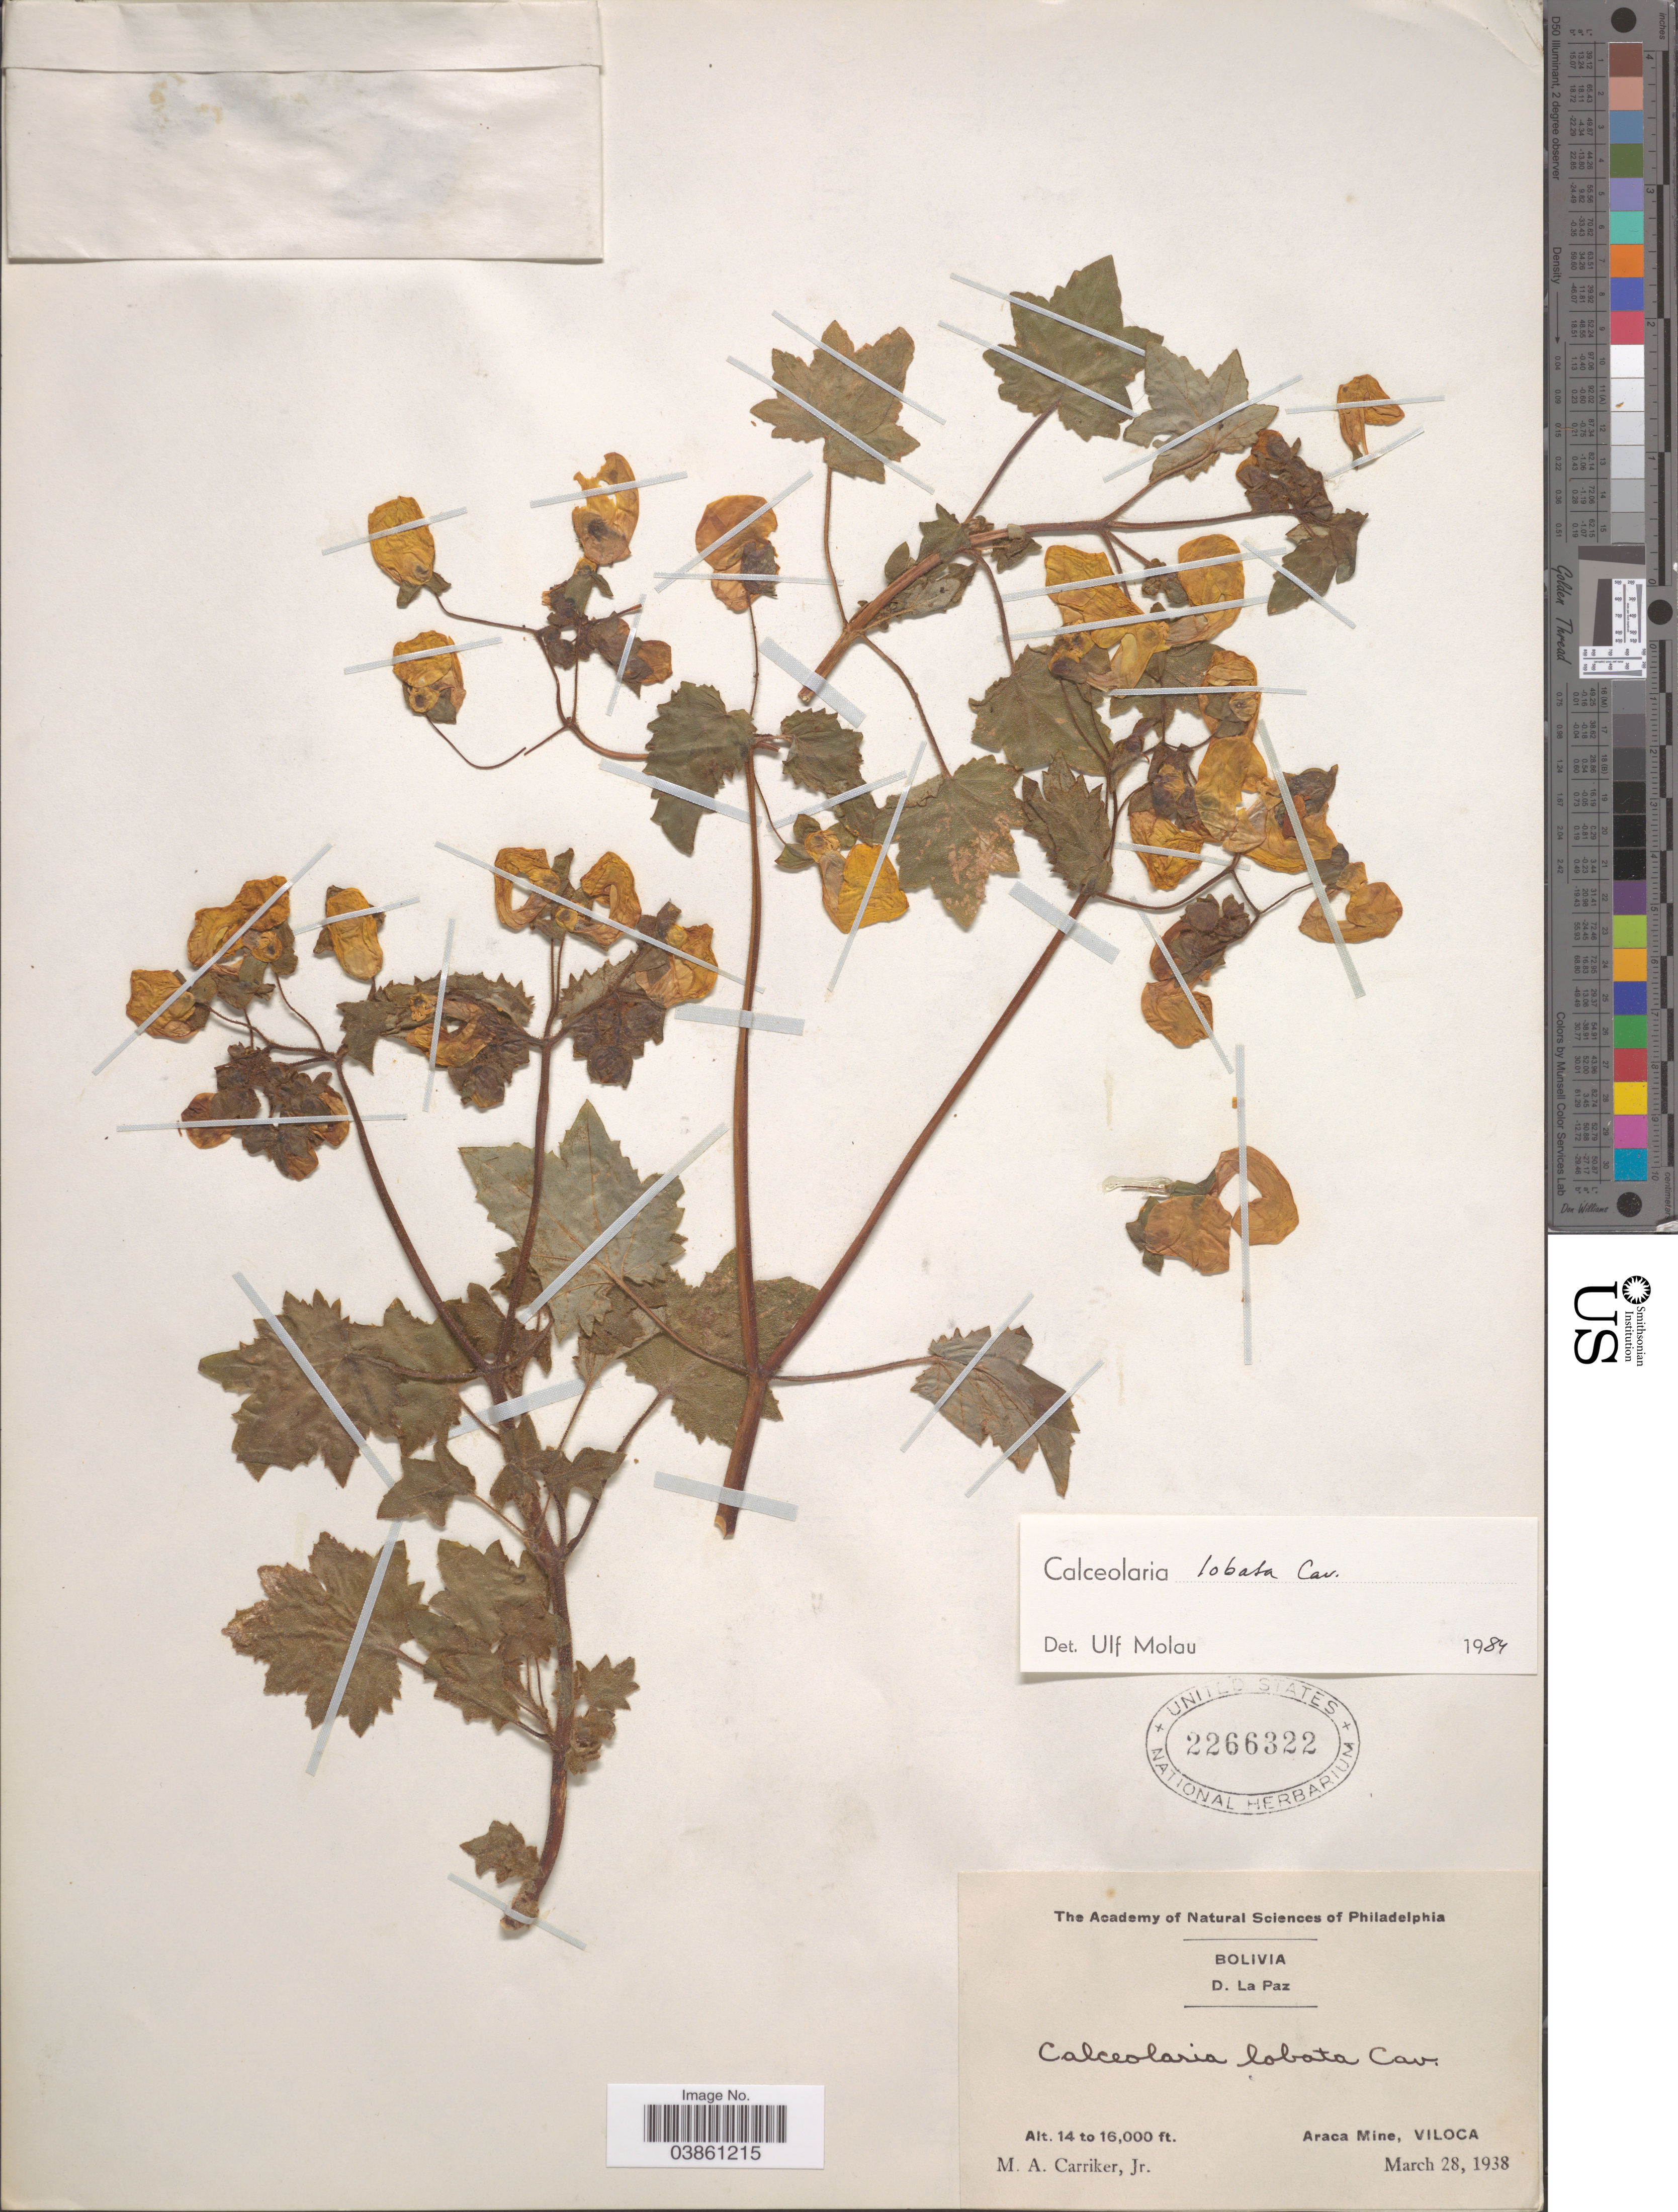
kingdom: Plantae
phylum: Tracheophyta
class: Magnoliopsida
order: Lamiales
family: Calceolariaceae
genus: Calceolaria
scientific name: Calceolaria lobata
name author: Cav.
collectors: M. A. Carriker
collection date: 1938-03-28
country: Bolivia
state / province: La Paz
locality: D. La Paz. Araca Mine, Viloca.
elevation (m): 4267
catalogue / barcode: US 2266322